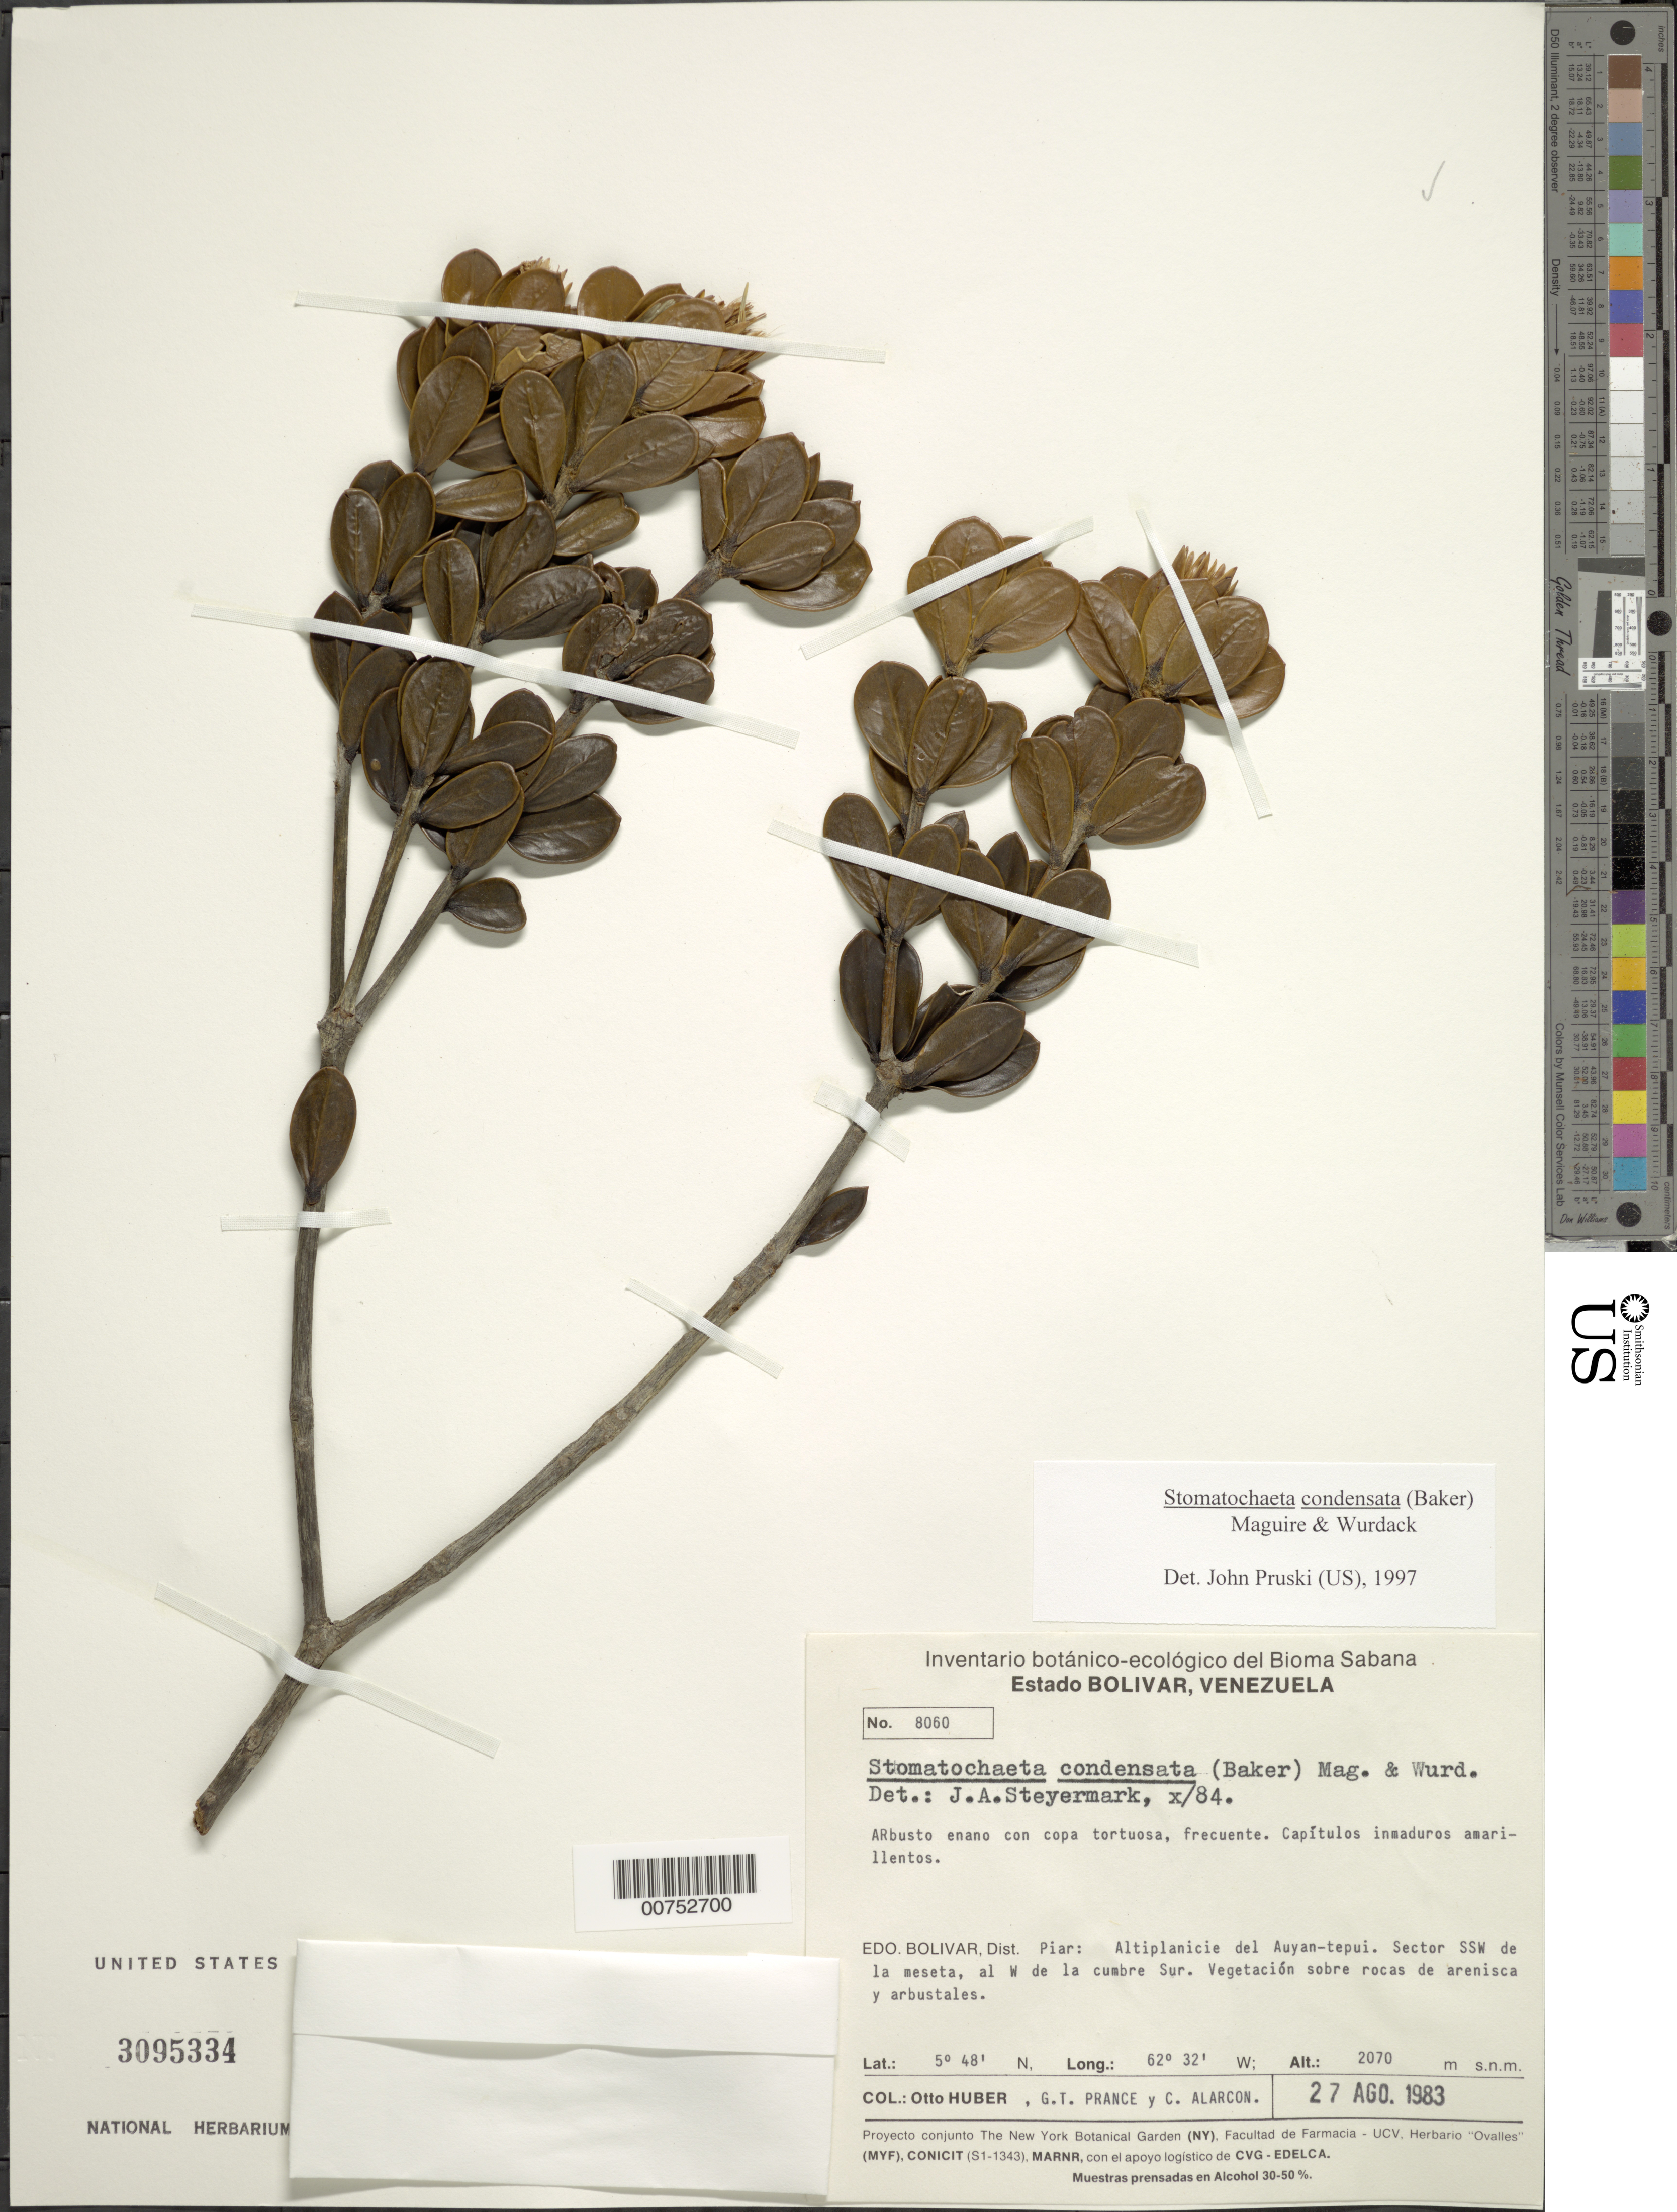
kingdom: Plantae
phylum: Tracheophyta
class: Magnoliopsida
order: Asterales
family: Asteraceae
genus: Stomatochaeta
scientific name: Stomatochaeta condensata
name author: (Baker) Maguire & Wurdack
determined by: Pruski, J. F.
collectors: O. Huber, G. T. Prance & C. Alarcon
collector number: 8060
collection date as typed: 27-Aug-83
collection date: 1983-08-27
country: Venezuela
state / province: Bolívar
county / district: Piar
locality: Auyan-tepuí, sect. SSW de la meseta, al W de la cumbre sur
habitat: Vegetación sobre roca de arenisca y arbustales.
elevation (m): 2070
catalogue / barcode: US 3095334